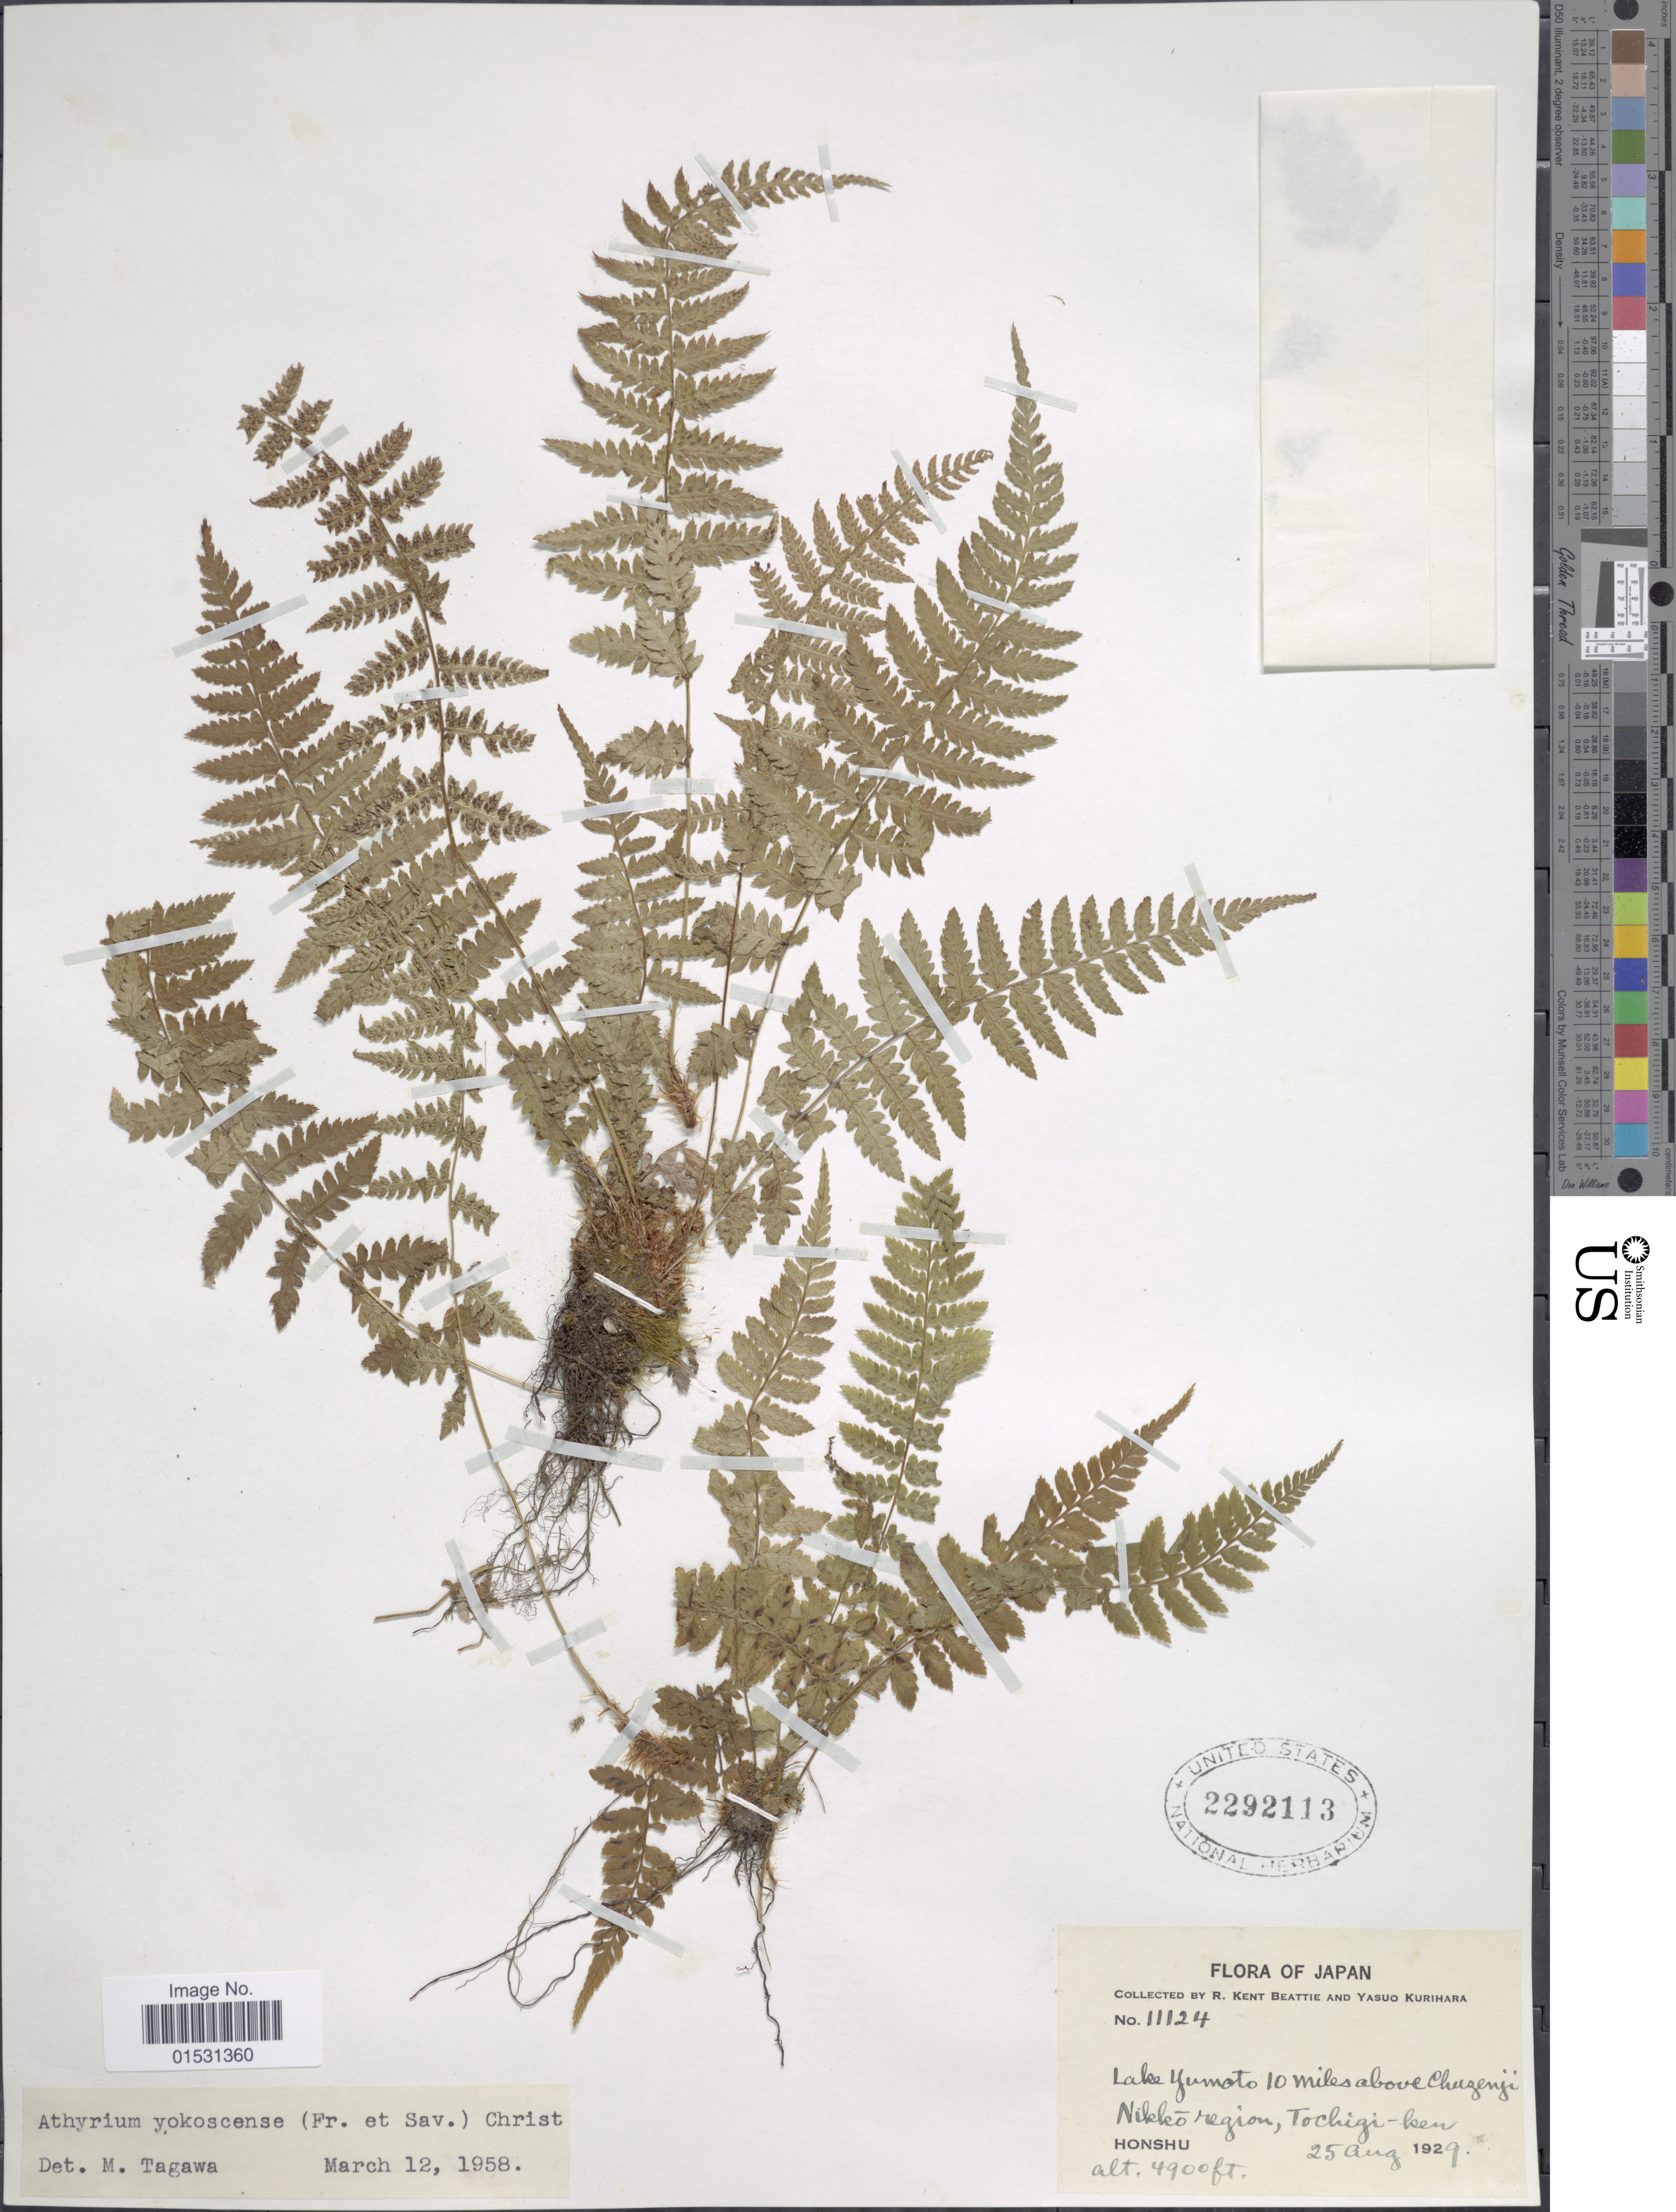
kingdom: Plantae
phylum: Tracheophyta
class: Polypodiopsida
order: Polypodiales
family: Athyriaceae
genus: Athyrium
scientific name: Athyrium yokoscense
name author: (Franch. & Sav.) Christ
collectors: R. K. Beattie & Y. Kurihara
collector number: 11124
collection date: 1929-08-25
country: Japan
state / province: Totigi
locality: Lake Yumoto 10 miles above Chuzenji. Nikko region, Tochigi-ken. Honshu.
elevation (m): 1494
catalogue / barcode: US 2292113